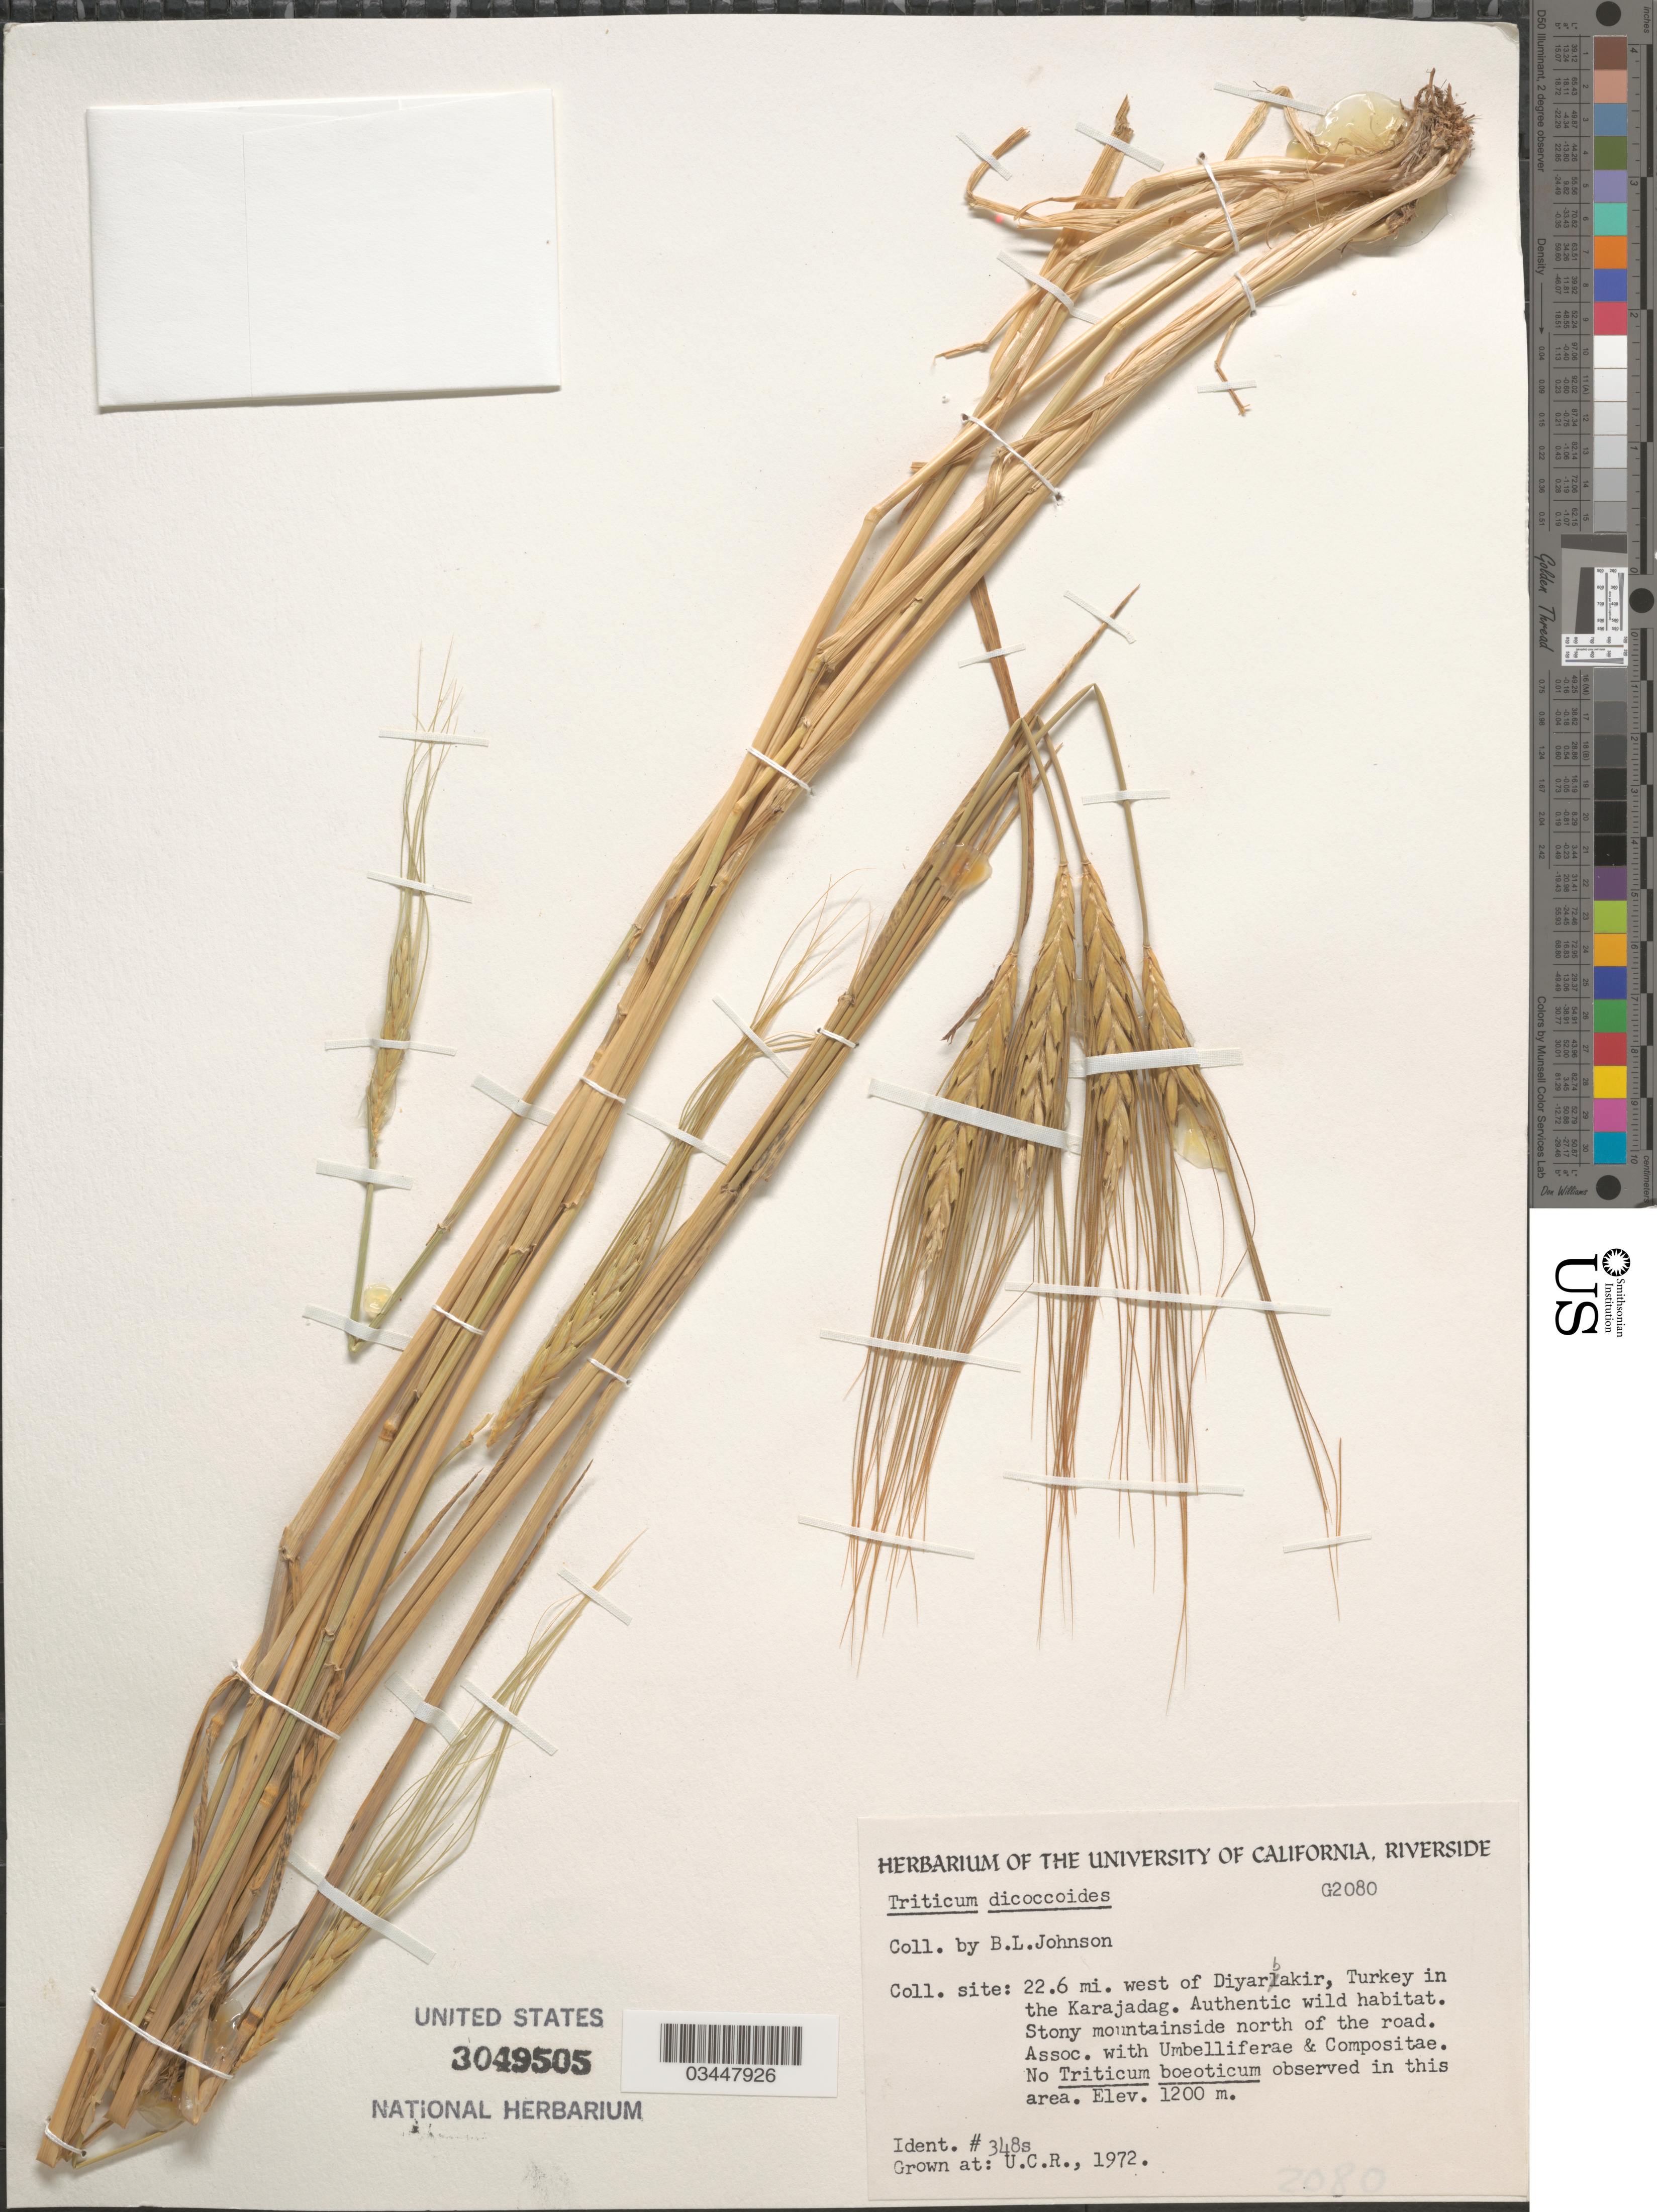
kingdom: Plantae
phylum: Tracheophyta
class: Liliopsida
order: Poales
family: Poaceae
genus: Triticum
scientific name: Triticum dicoccoides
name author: (Körn.) Körn. ex Schweinf.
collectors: ex herb. Univ. of California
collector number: G2080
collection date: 1972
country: United States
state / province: California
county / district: Riverside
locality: U.C.R.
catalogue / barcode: US 3049505